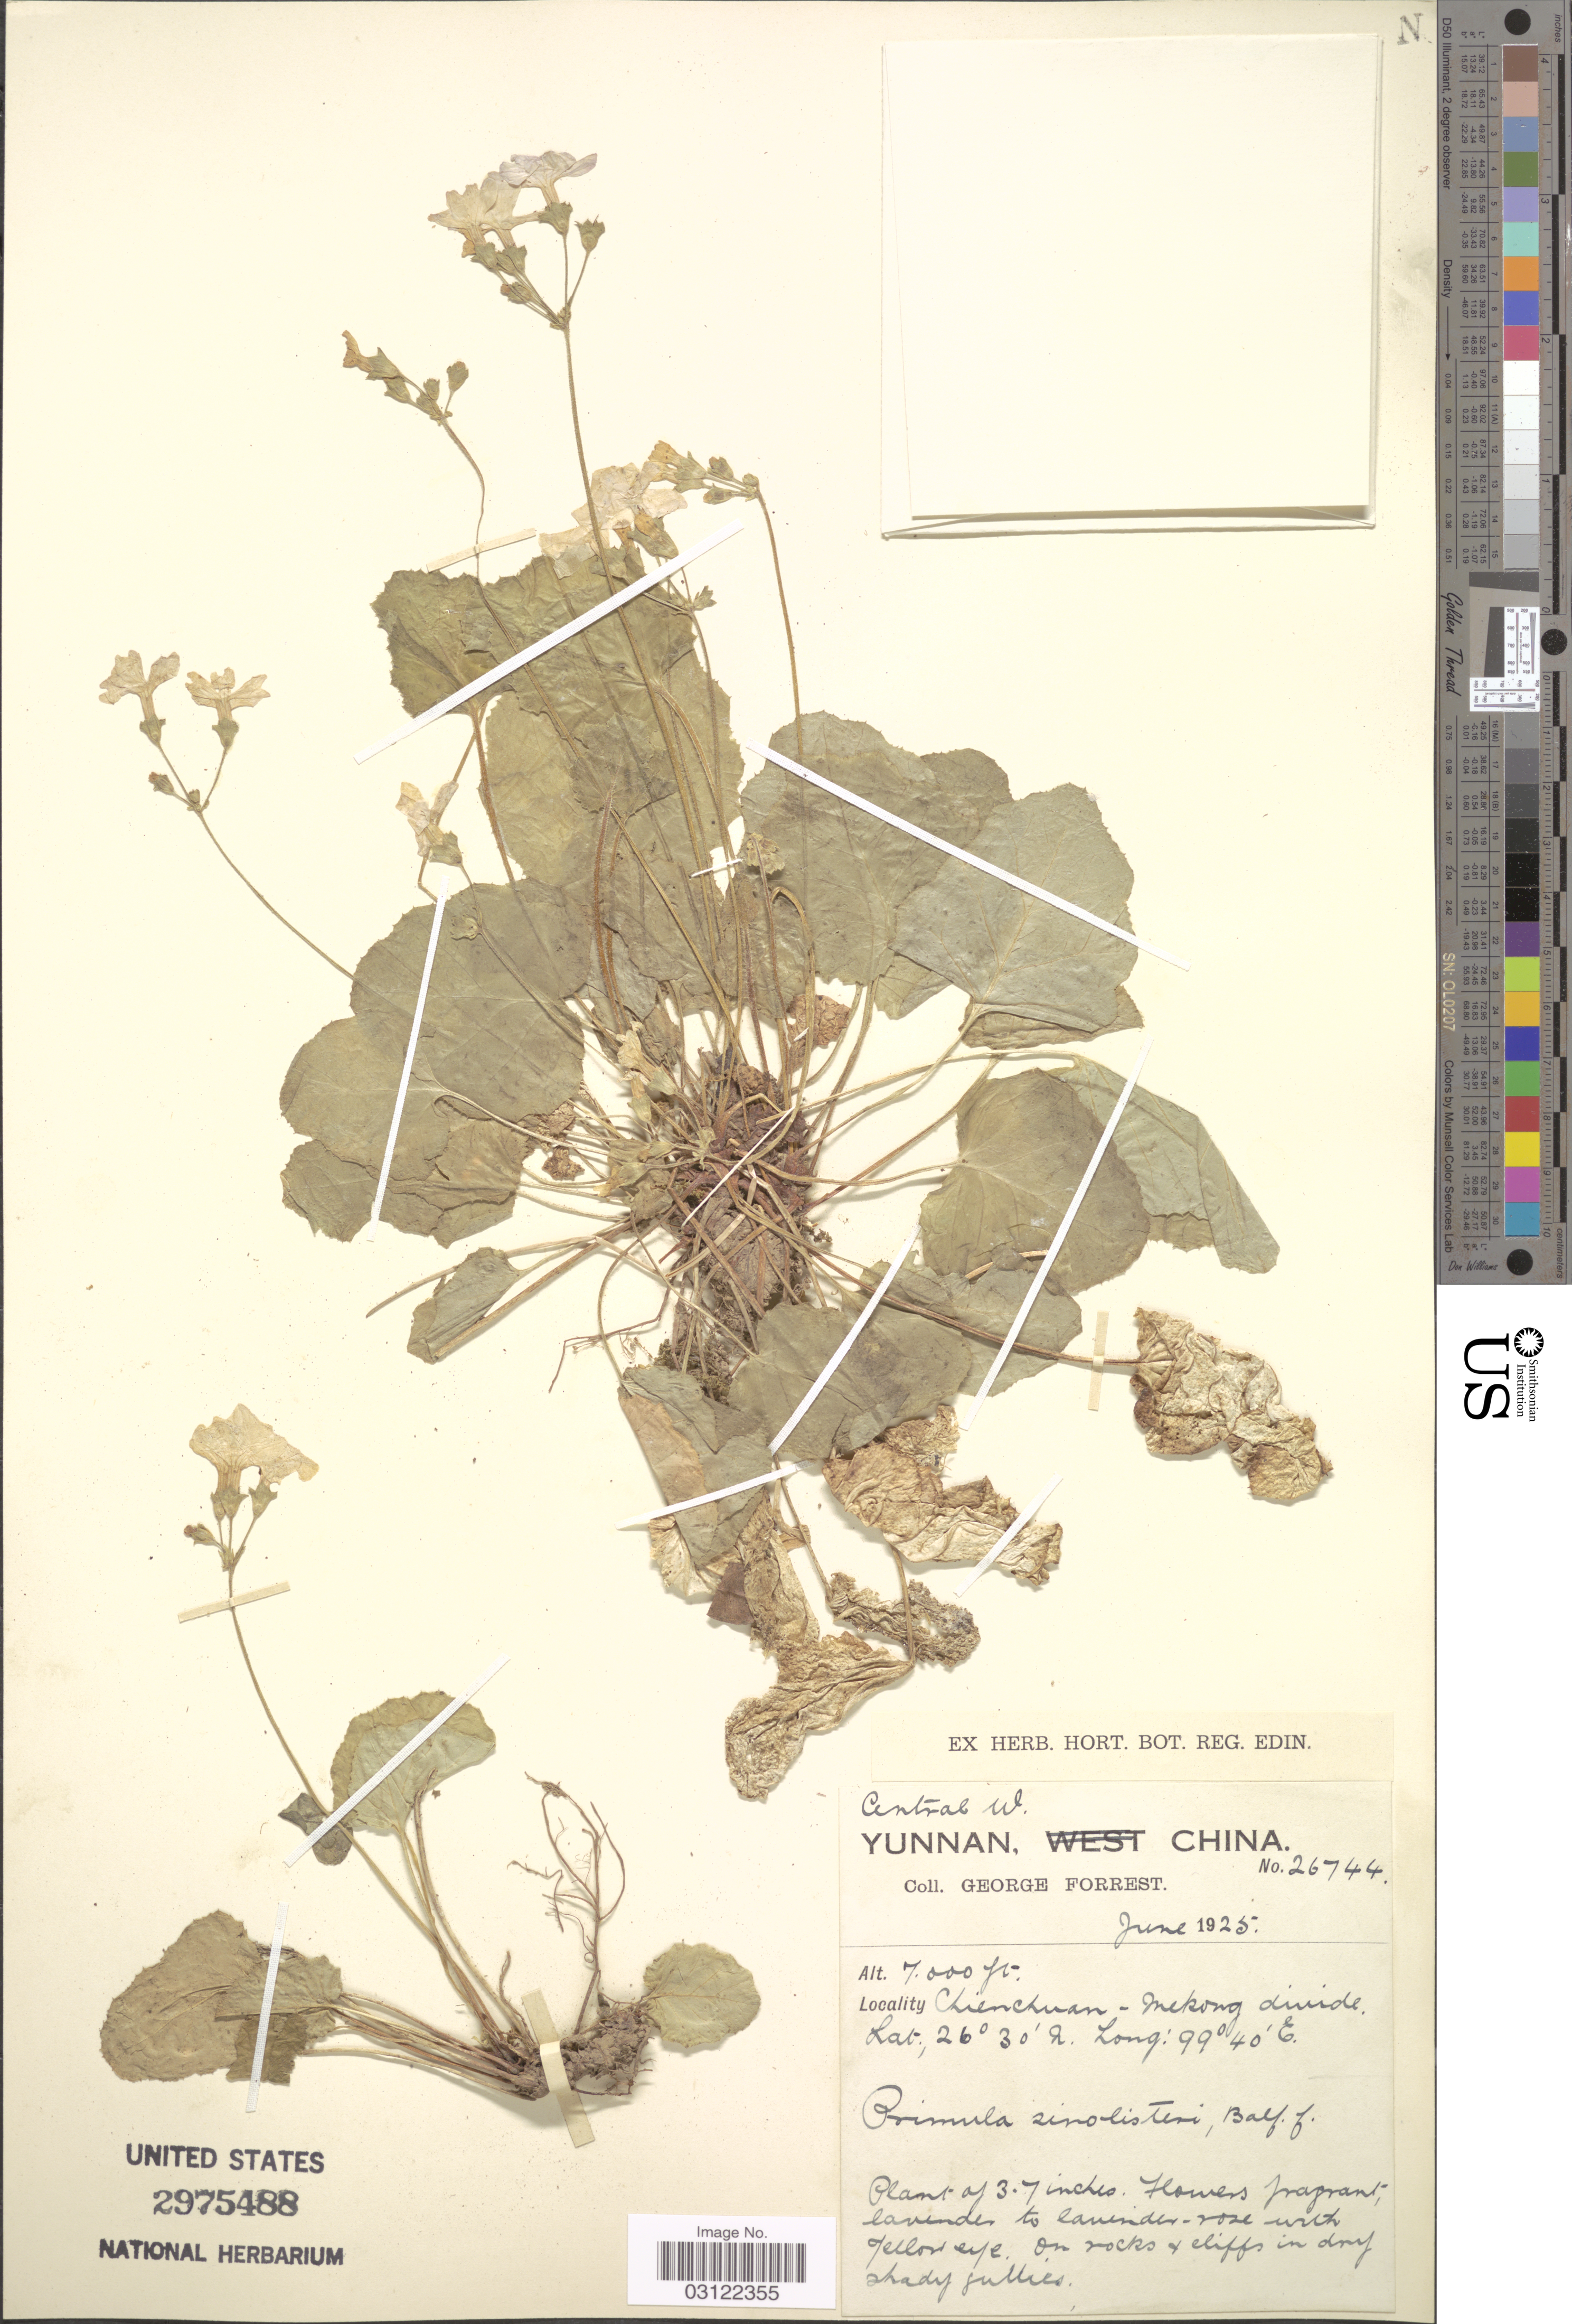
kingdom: Plantae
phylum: Tracheophyta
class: Magnoliopsida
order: Ericales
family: Primulaceae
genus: Primula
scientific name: Primula sinolisteri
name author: Balf. f.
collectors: G. Forrest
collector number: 26744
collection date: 1925-06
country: China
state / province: Yunnan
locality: Central W. Yunnan. Chienchuan-Mekong divide.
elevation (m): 2134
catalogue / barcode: US 2975488